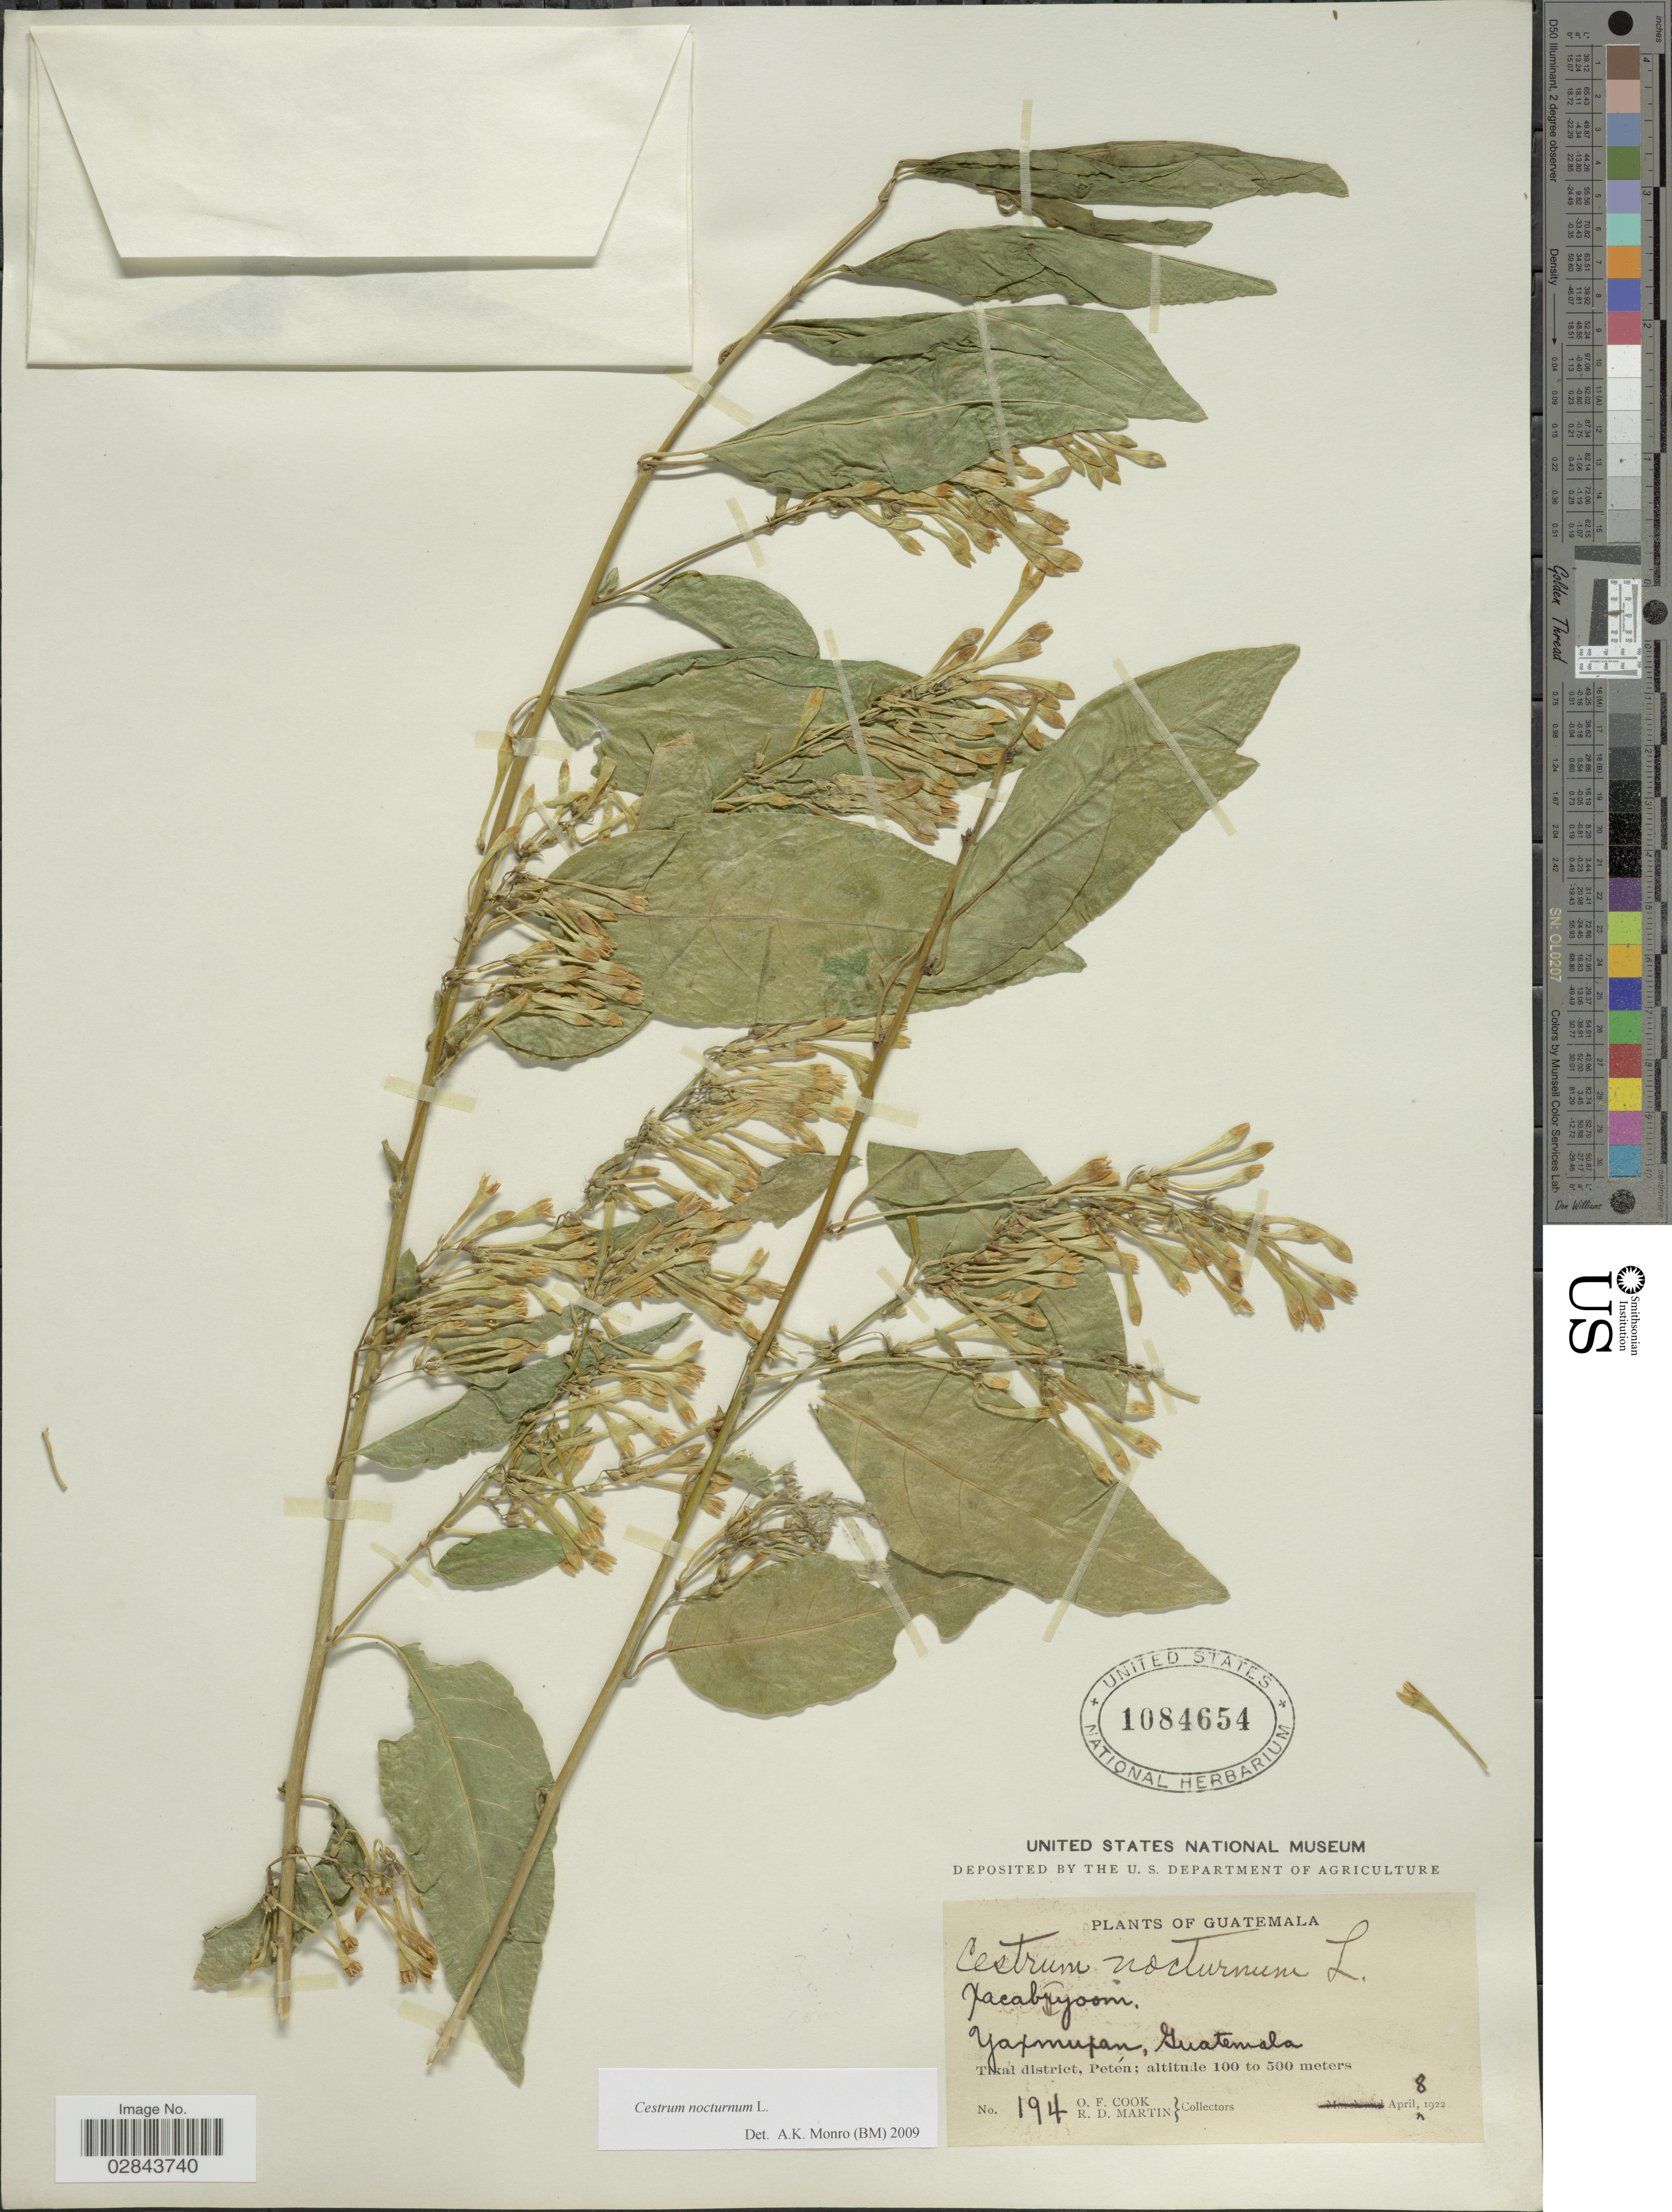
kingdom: Plantae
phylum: Tracheophyta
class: Magnoliopsida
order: Solanales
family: Solanaceae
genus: Cestrum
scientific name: Cestrum nocturnum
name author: L.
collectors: O. F. Cook & R. D. Martin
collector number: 194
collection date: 1922-04-08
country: Guatemala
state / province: El Petén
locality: Yaxmupan, Tikal district, Petén.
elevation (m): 100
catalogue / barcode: US 1084654